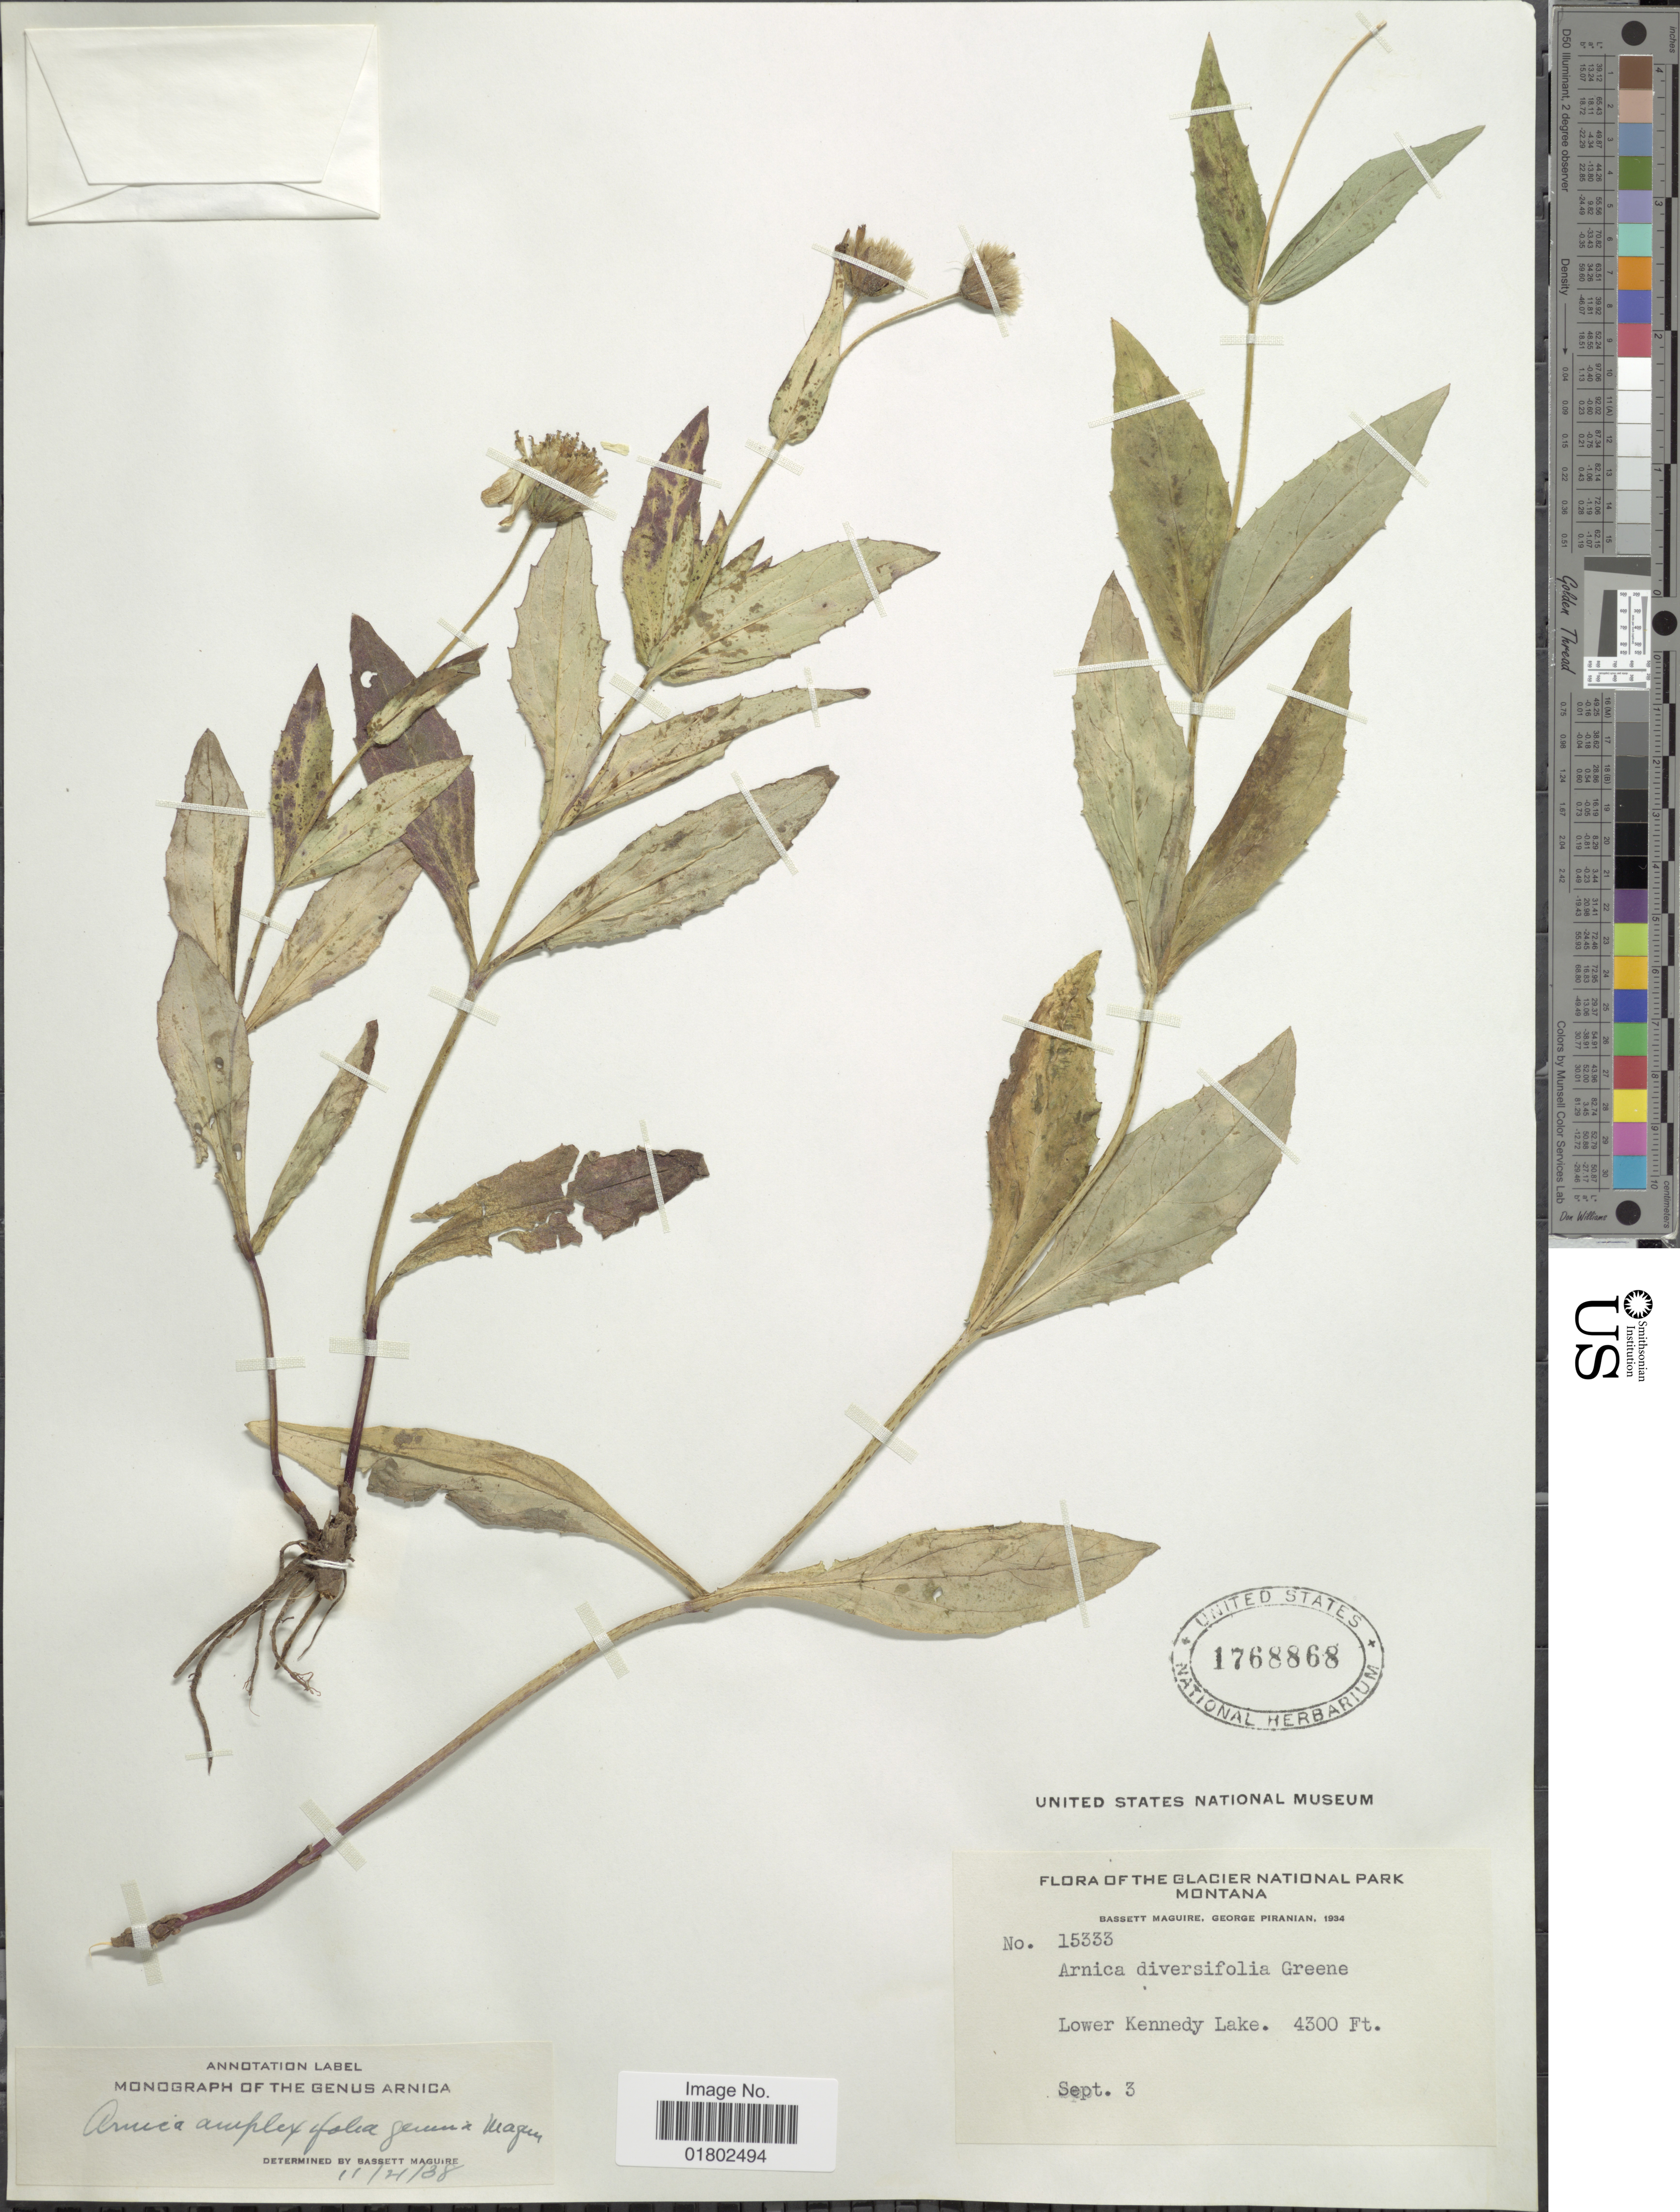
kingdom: Plantae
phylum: Tracheophyta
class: Magnoliopsida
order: Asterales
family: Asteraceae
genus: Arnica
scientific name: Arnica amplexifolia subsp. genuina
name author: Maguire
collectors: B. Maguire & G. Piranian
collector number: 15333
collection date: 1934-09-03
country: United States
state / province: Montana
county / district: Glacier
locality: Glacier National Park, Lower Kennedy Lake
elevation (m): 1311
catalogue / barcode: US 1768868